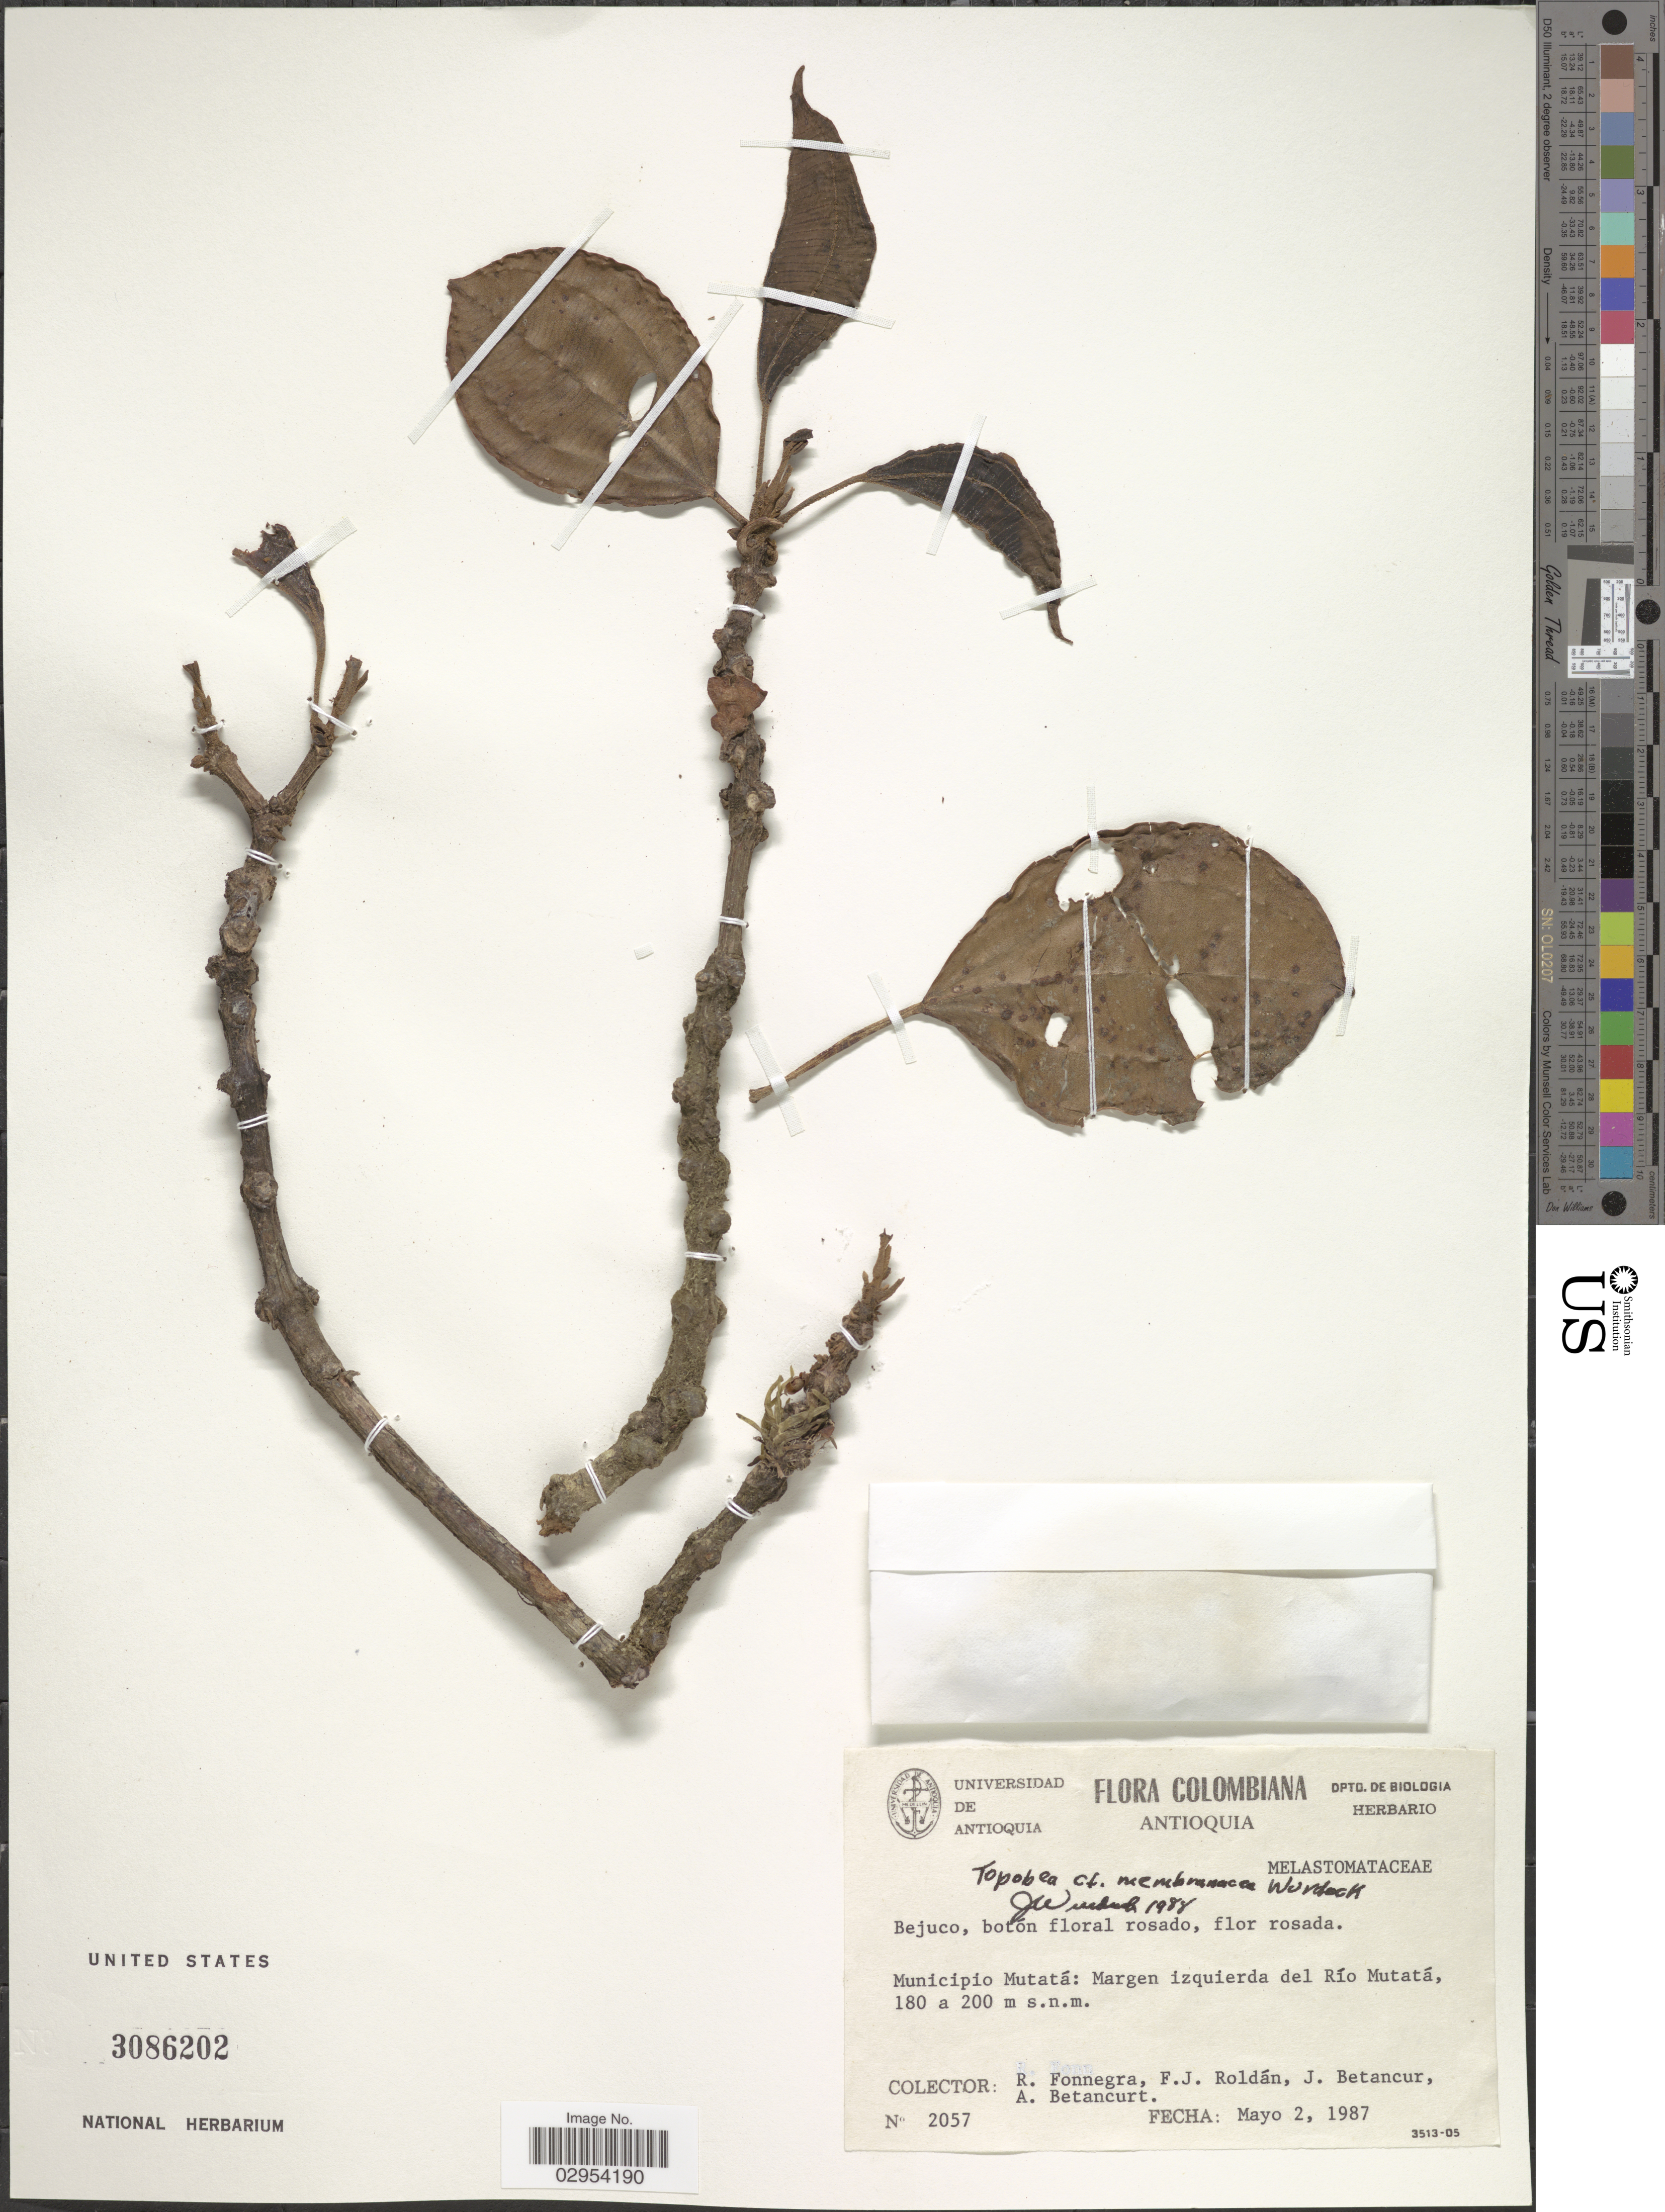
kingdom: Plantae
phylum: Tracheophyta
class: Magnoliopsida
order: Myrtales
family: Melastomataceae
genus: Topobea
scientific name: Topobea membranacea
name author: Wurdack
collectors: R. Fonnegra, F. J. Roldán, J. Betancur & A. Betancurt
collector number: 2057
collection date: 1987-05-02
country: Colombia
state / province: Antioquia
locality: Municipio Mutatá: Margen izquierda del Río Mutatá.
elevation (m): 180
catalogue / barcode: US 3086202